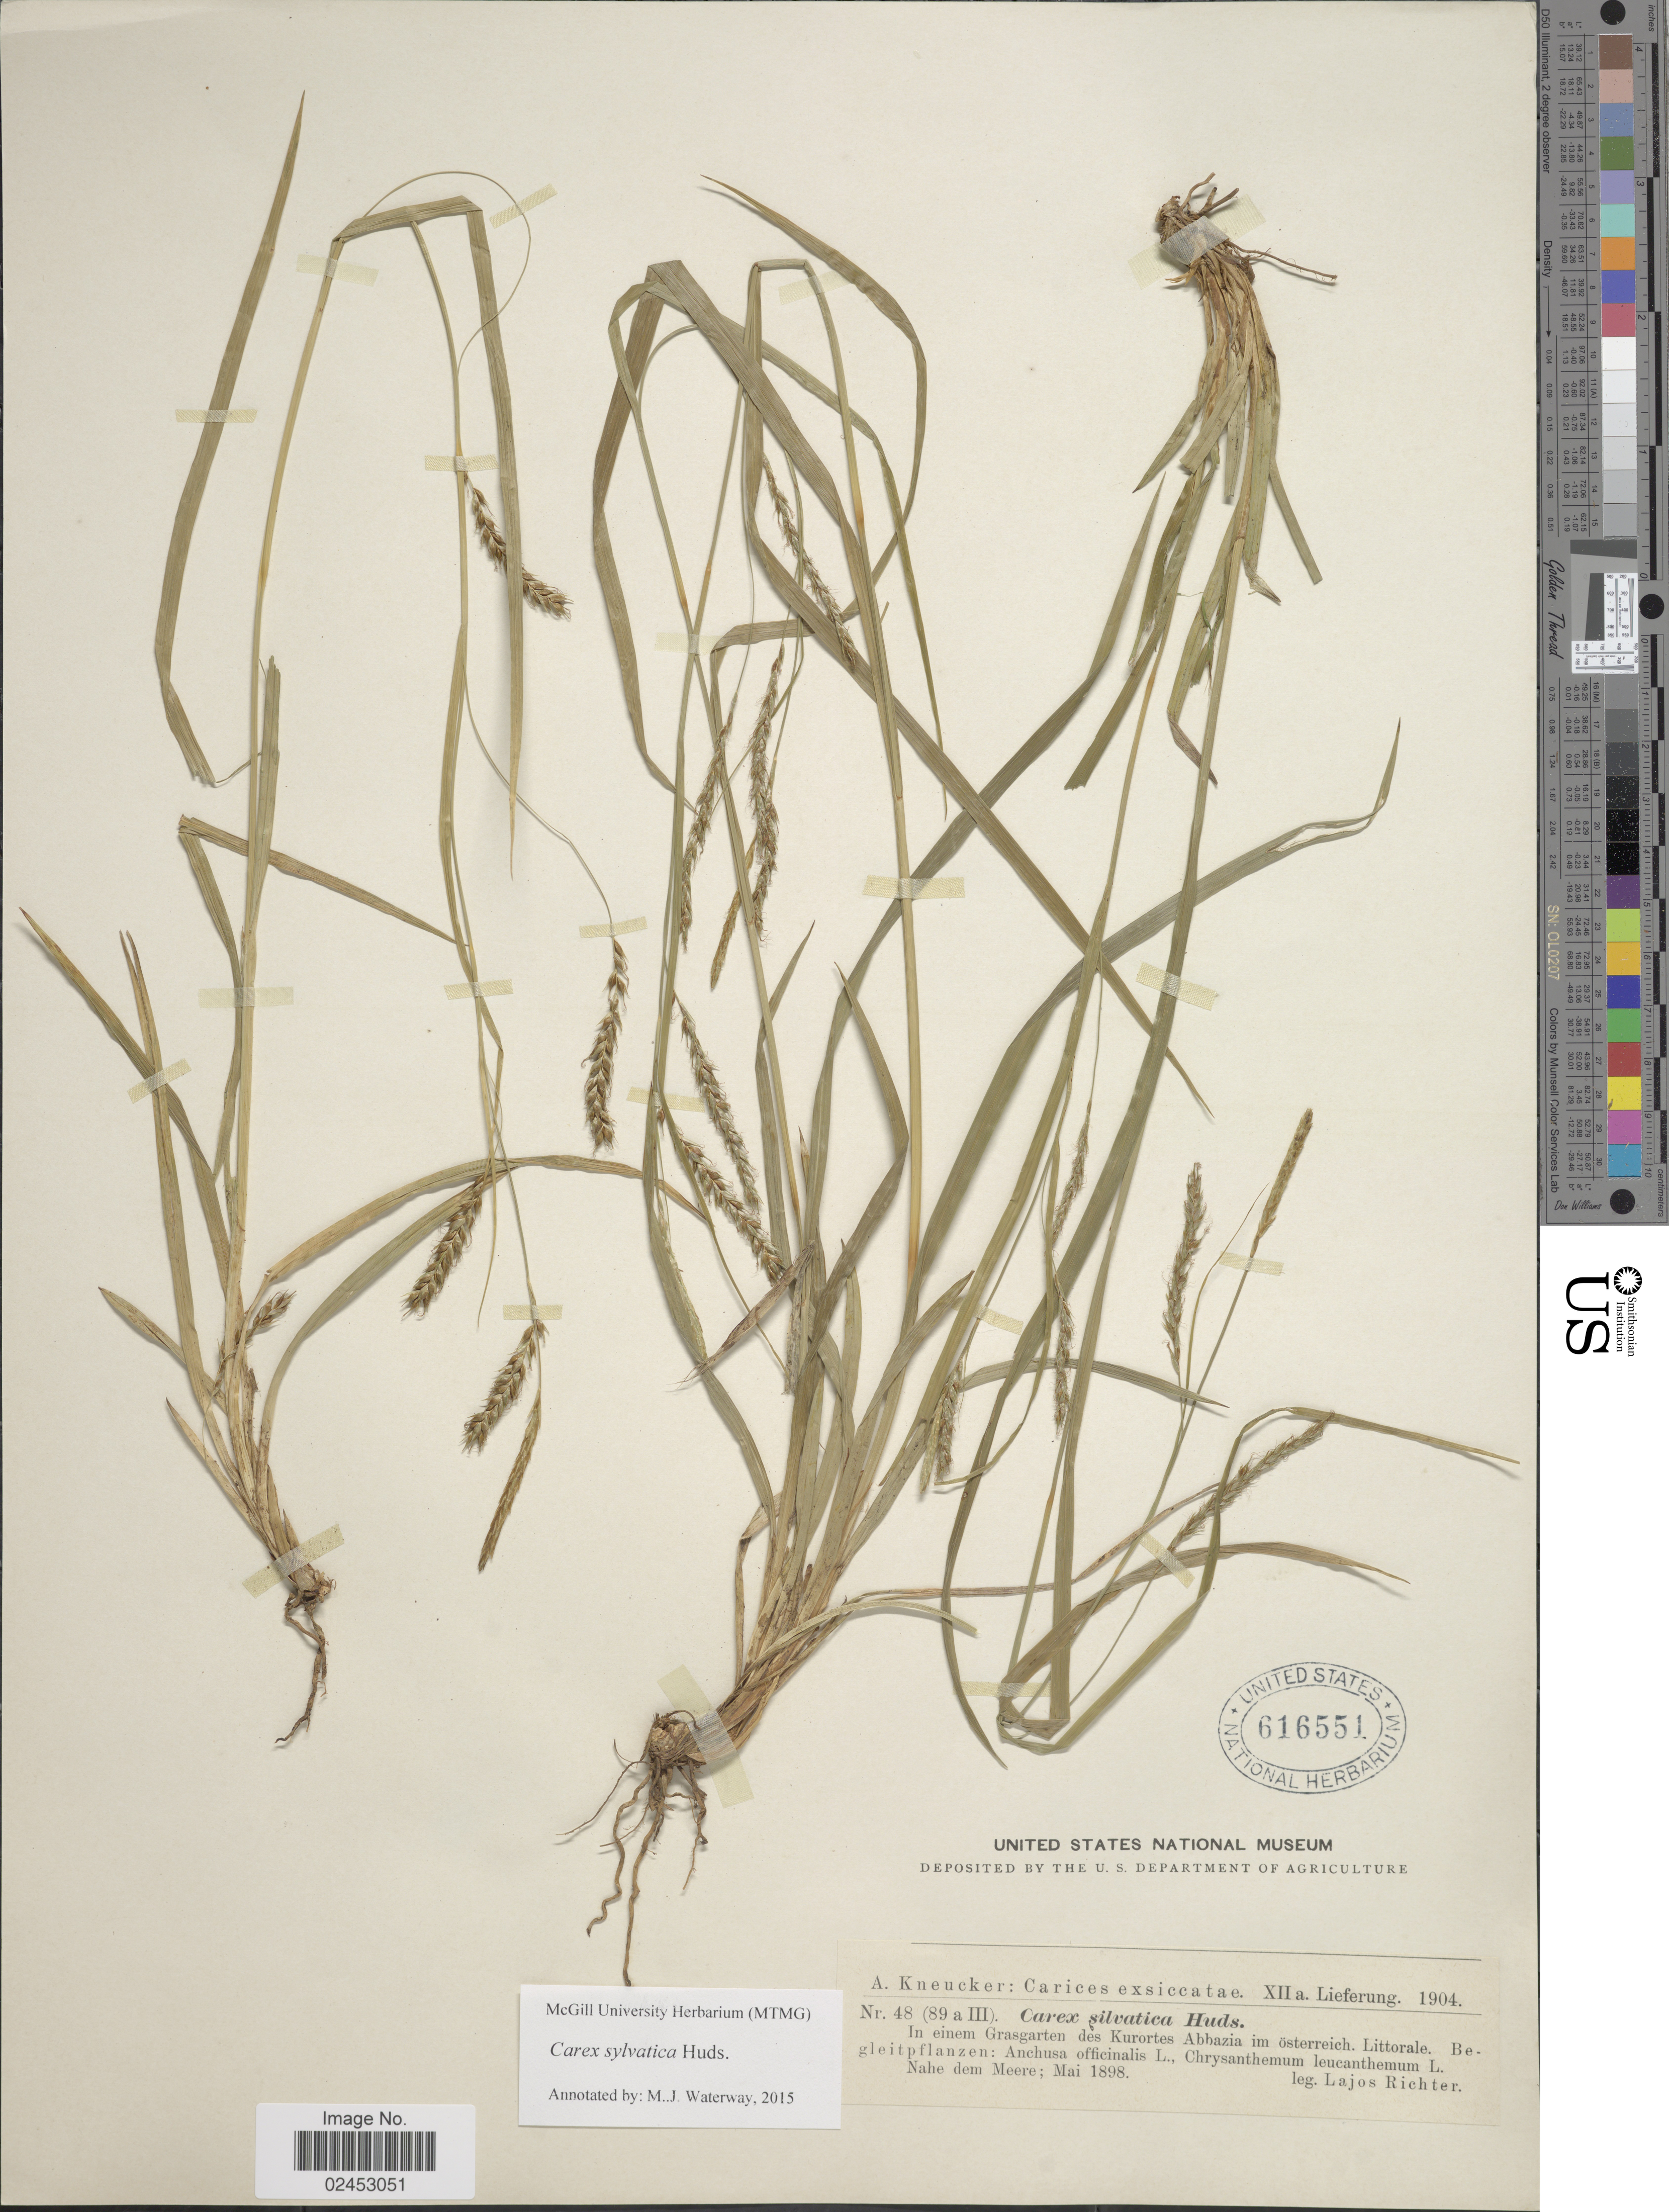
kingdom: Plantae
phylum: Tracheophyta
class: Liliopsida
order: Poales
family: Cyperaceae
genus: Carex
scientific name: Carex sylvatica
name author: Huds.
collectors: L. Richter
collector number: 48 (89 a III)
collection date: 1898-05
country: Austria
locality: In einem Grasgarten des Kurortes Abbazia im osterreich.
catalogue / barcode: US 616551